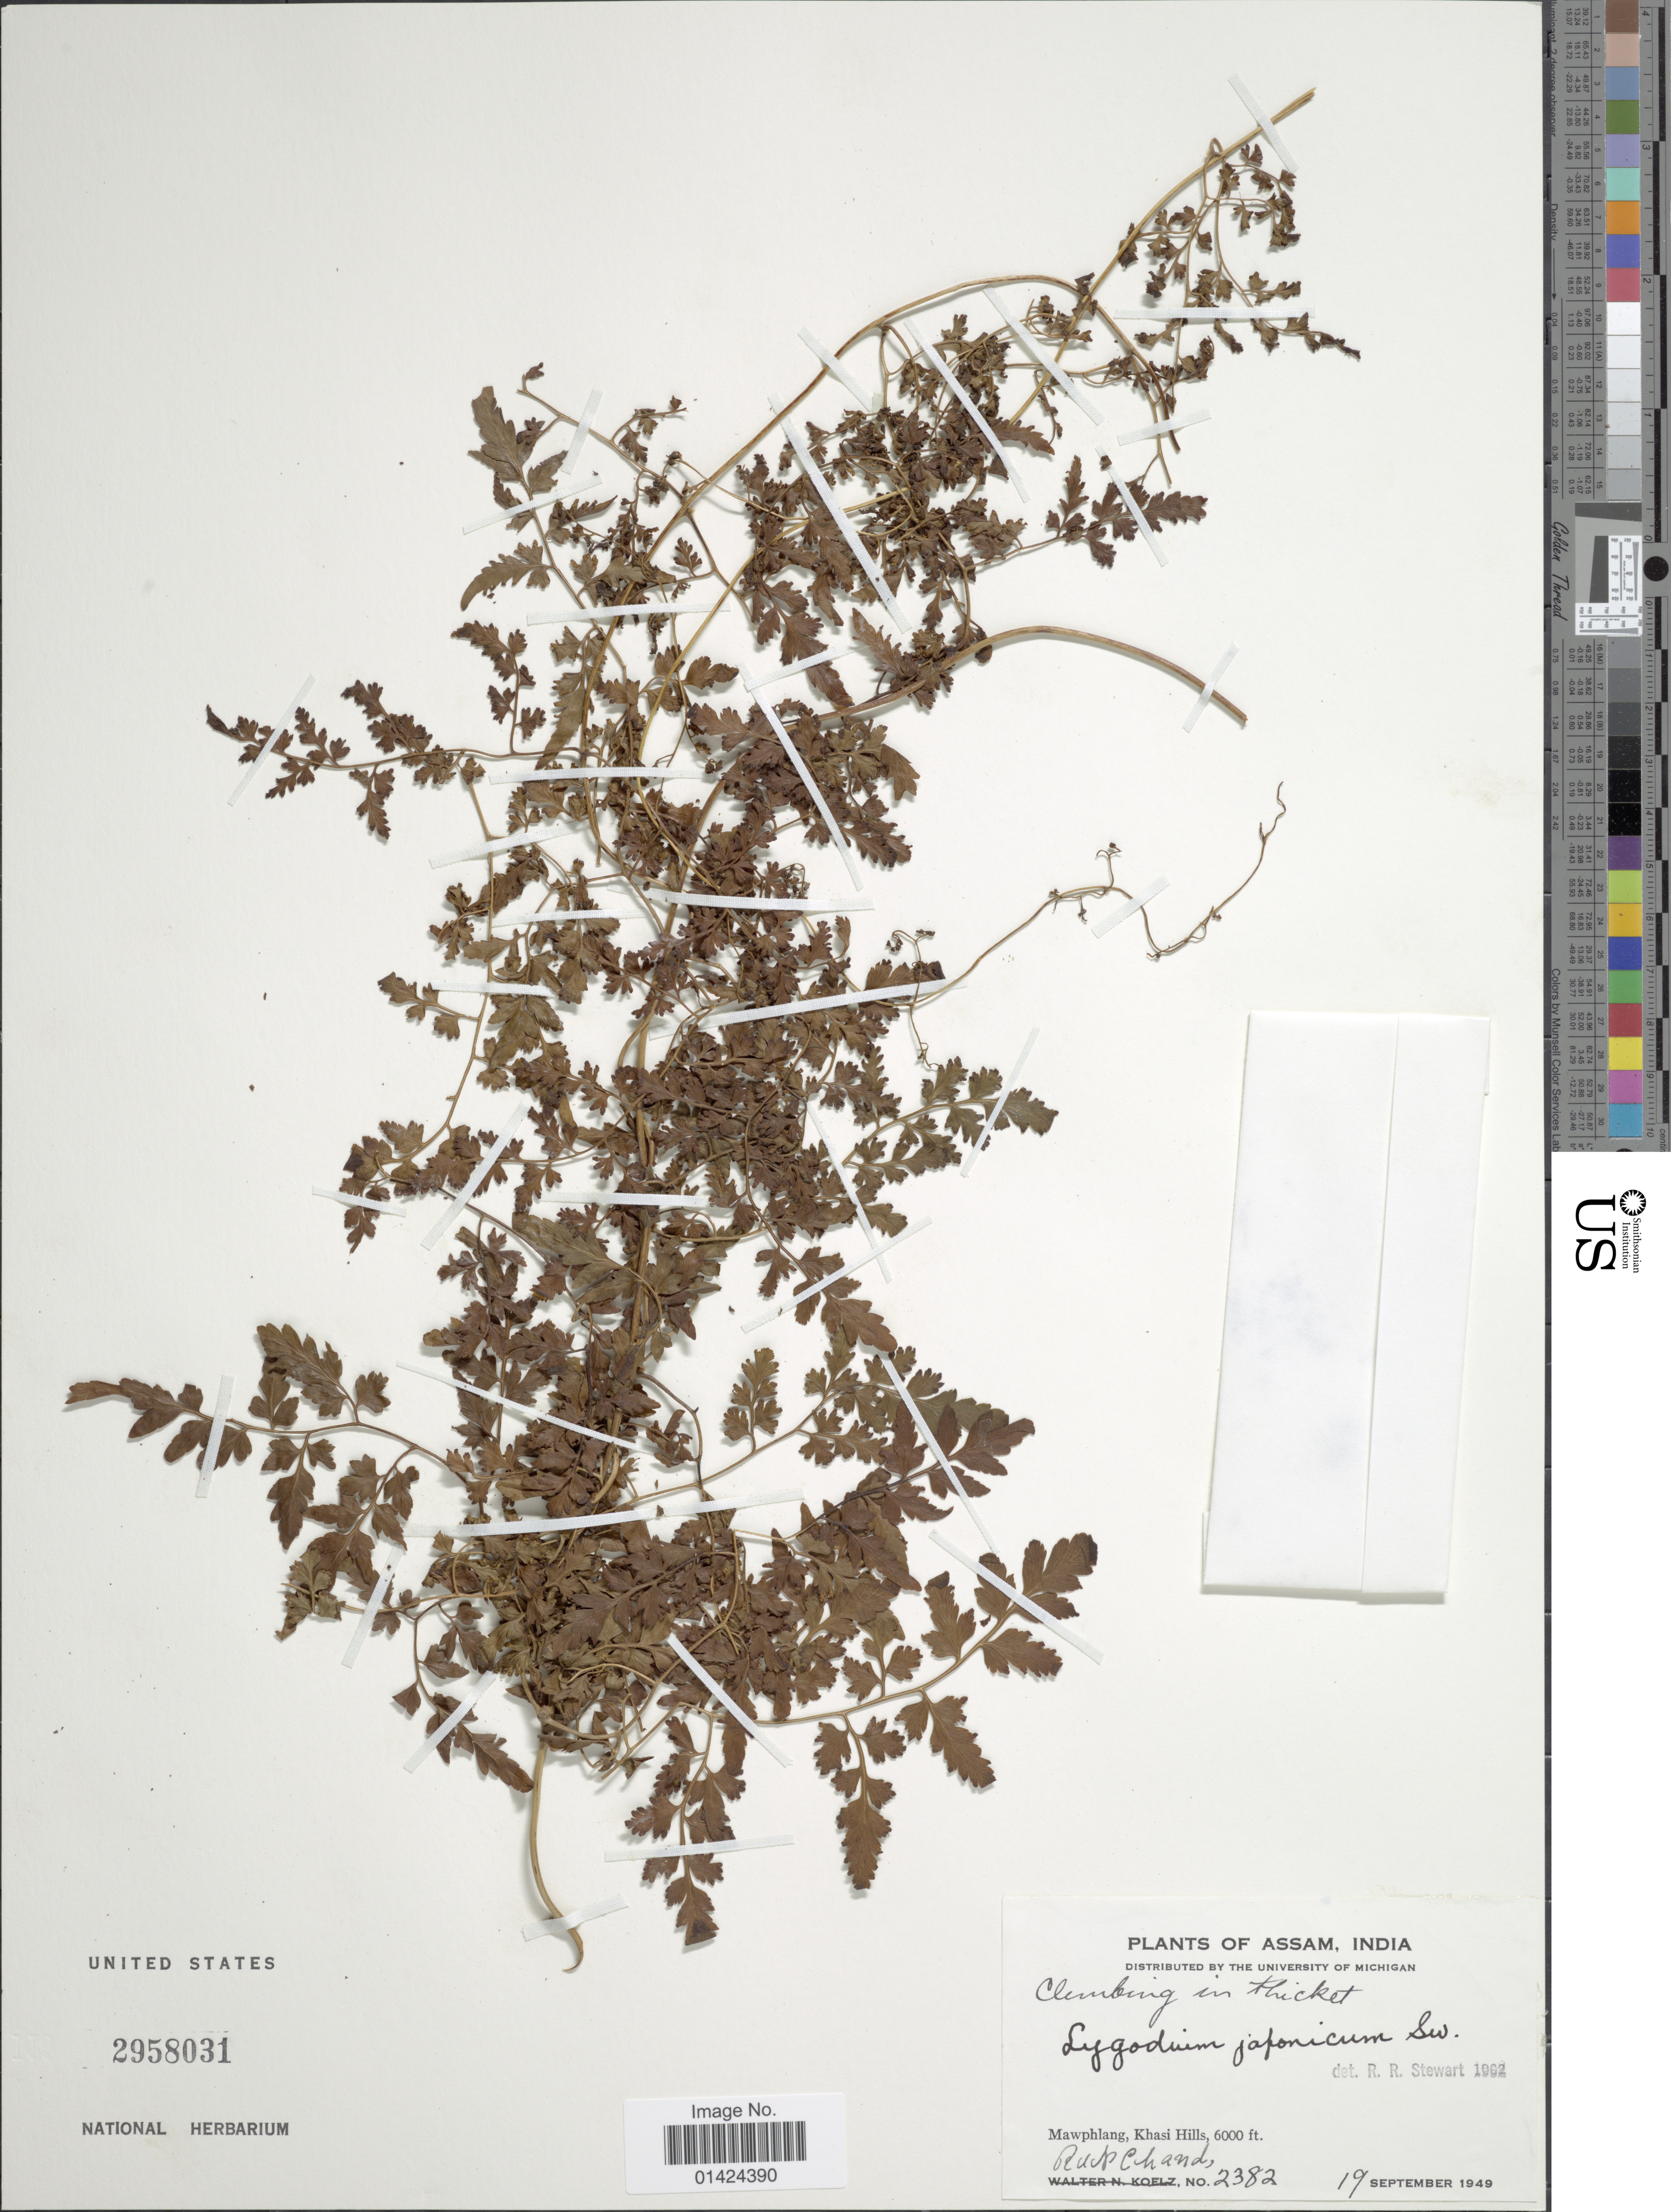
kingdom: Plantae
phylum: Tracheophyta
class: Polypodiopsida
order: Schizaeales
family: Lygodiaceae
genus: Lygodium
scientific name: Lygodium japonicum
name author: (Thunb.) Sw.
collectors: T. R. Chand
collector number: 2382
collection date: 1949-09-19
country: India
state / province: Meghalaya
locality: Mawphlang, Khasi Hills.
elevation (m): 1829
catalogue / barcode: US 2958031